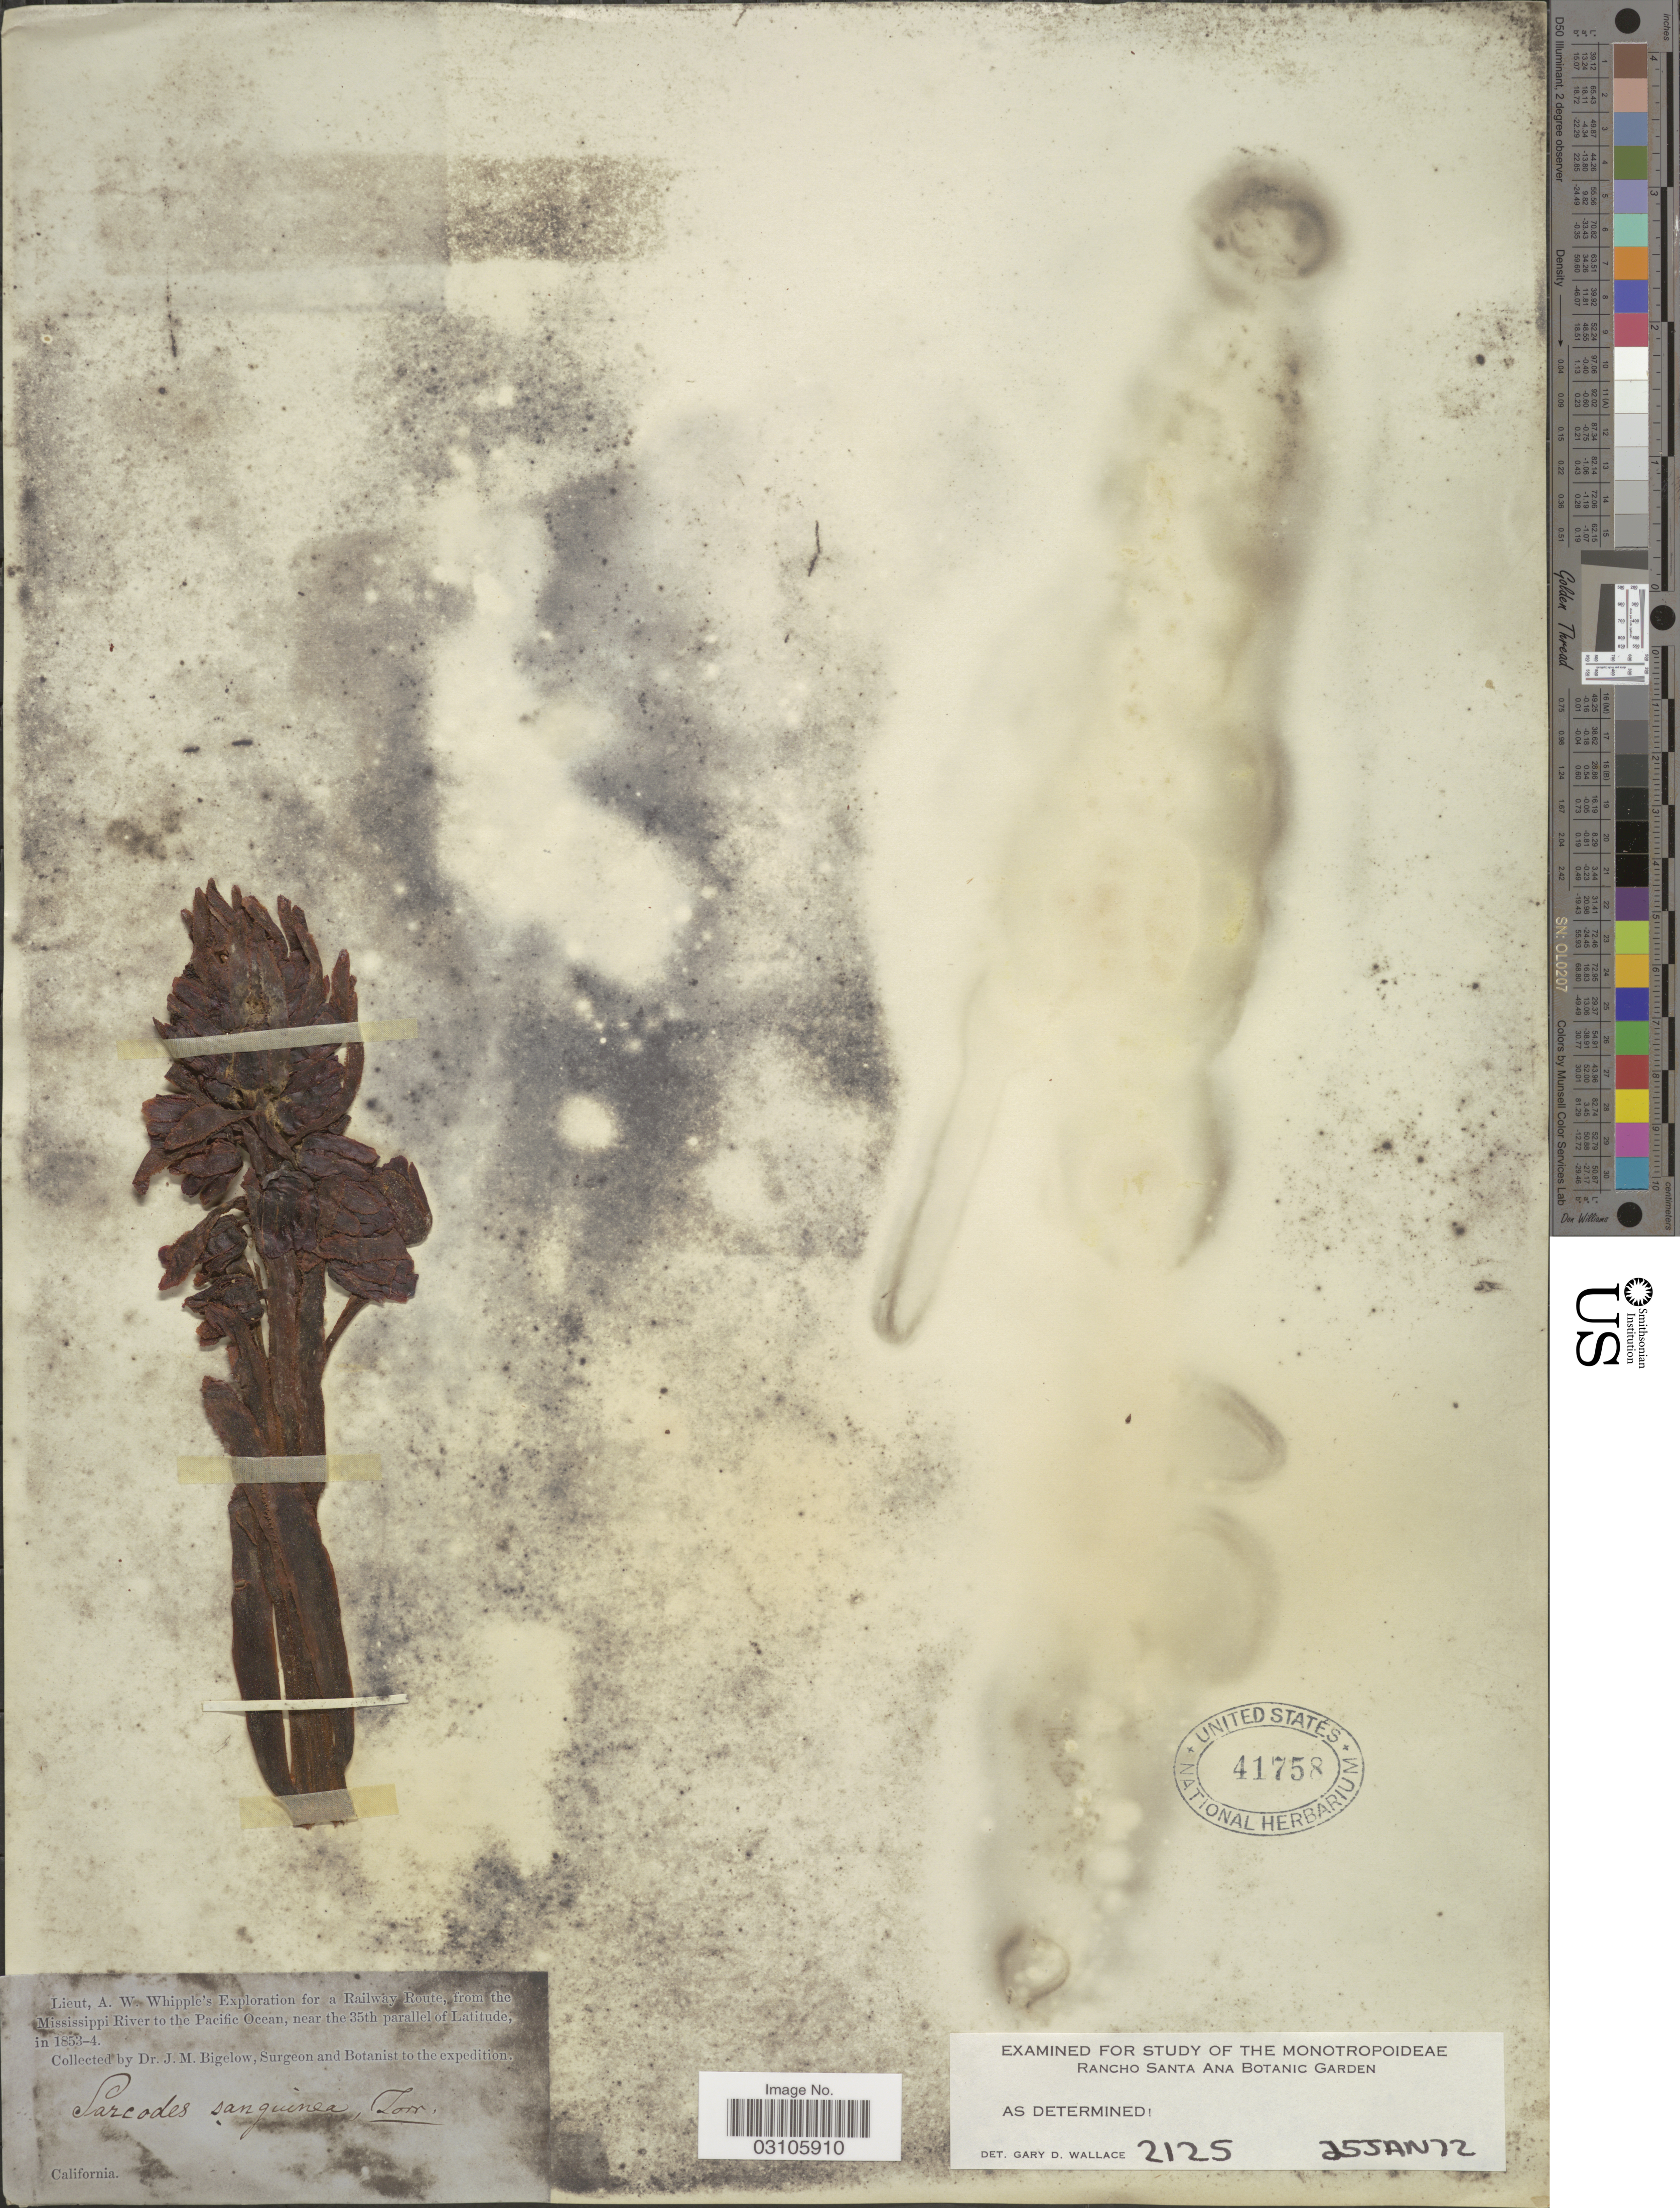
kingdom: Plantae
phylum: Tracheophyta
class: Magnoliopsida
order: Ericales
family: Ericaceae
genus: Sarcodes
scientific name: Sarcodes sanguinea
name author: Torr.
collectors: J. M. Bigelow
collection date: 1853/1854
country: United States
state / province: California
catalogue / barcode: US 41758